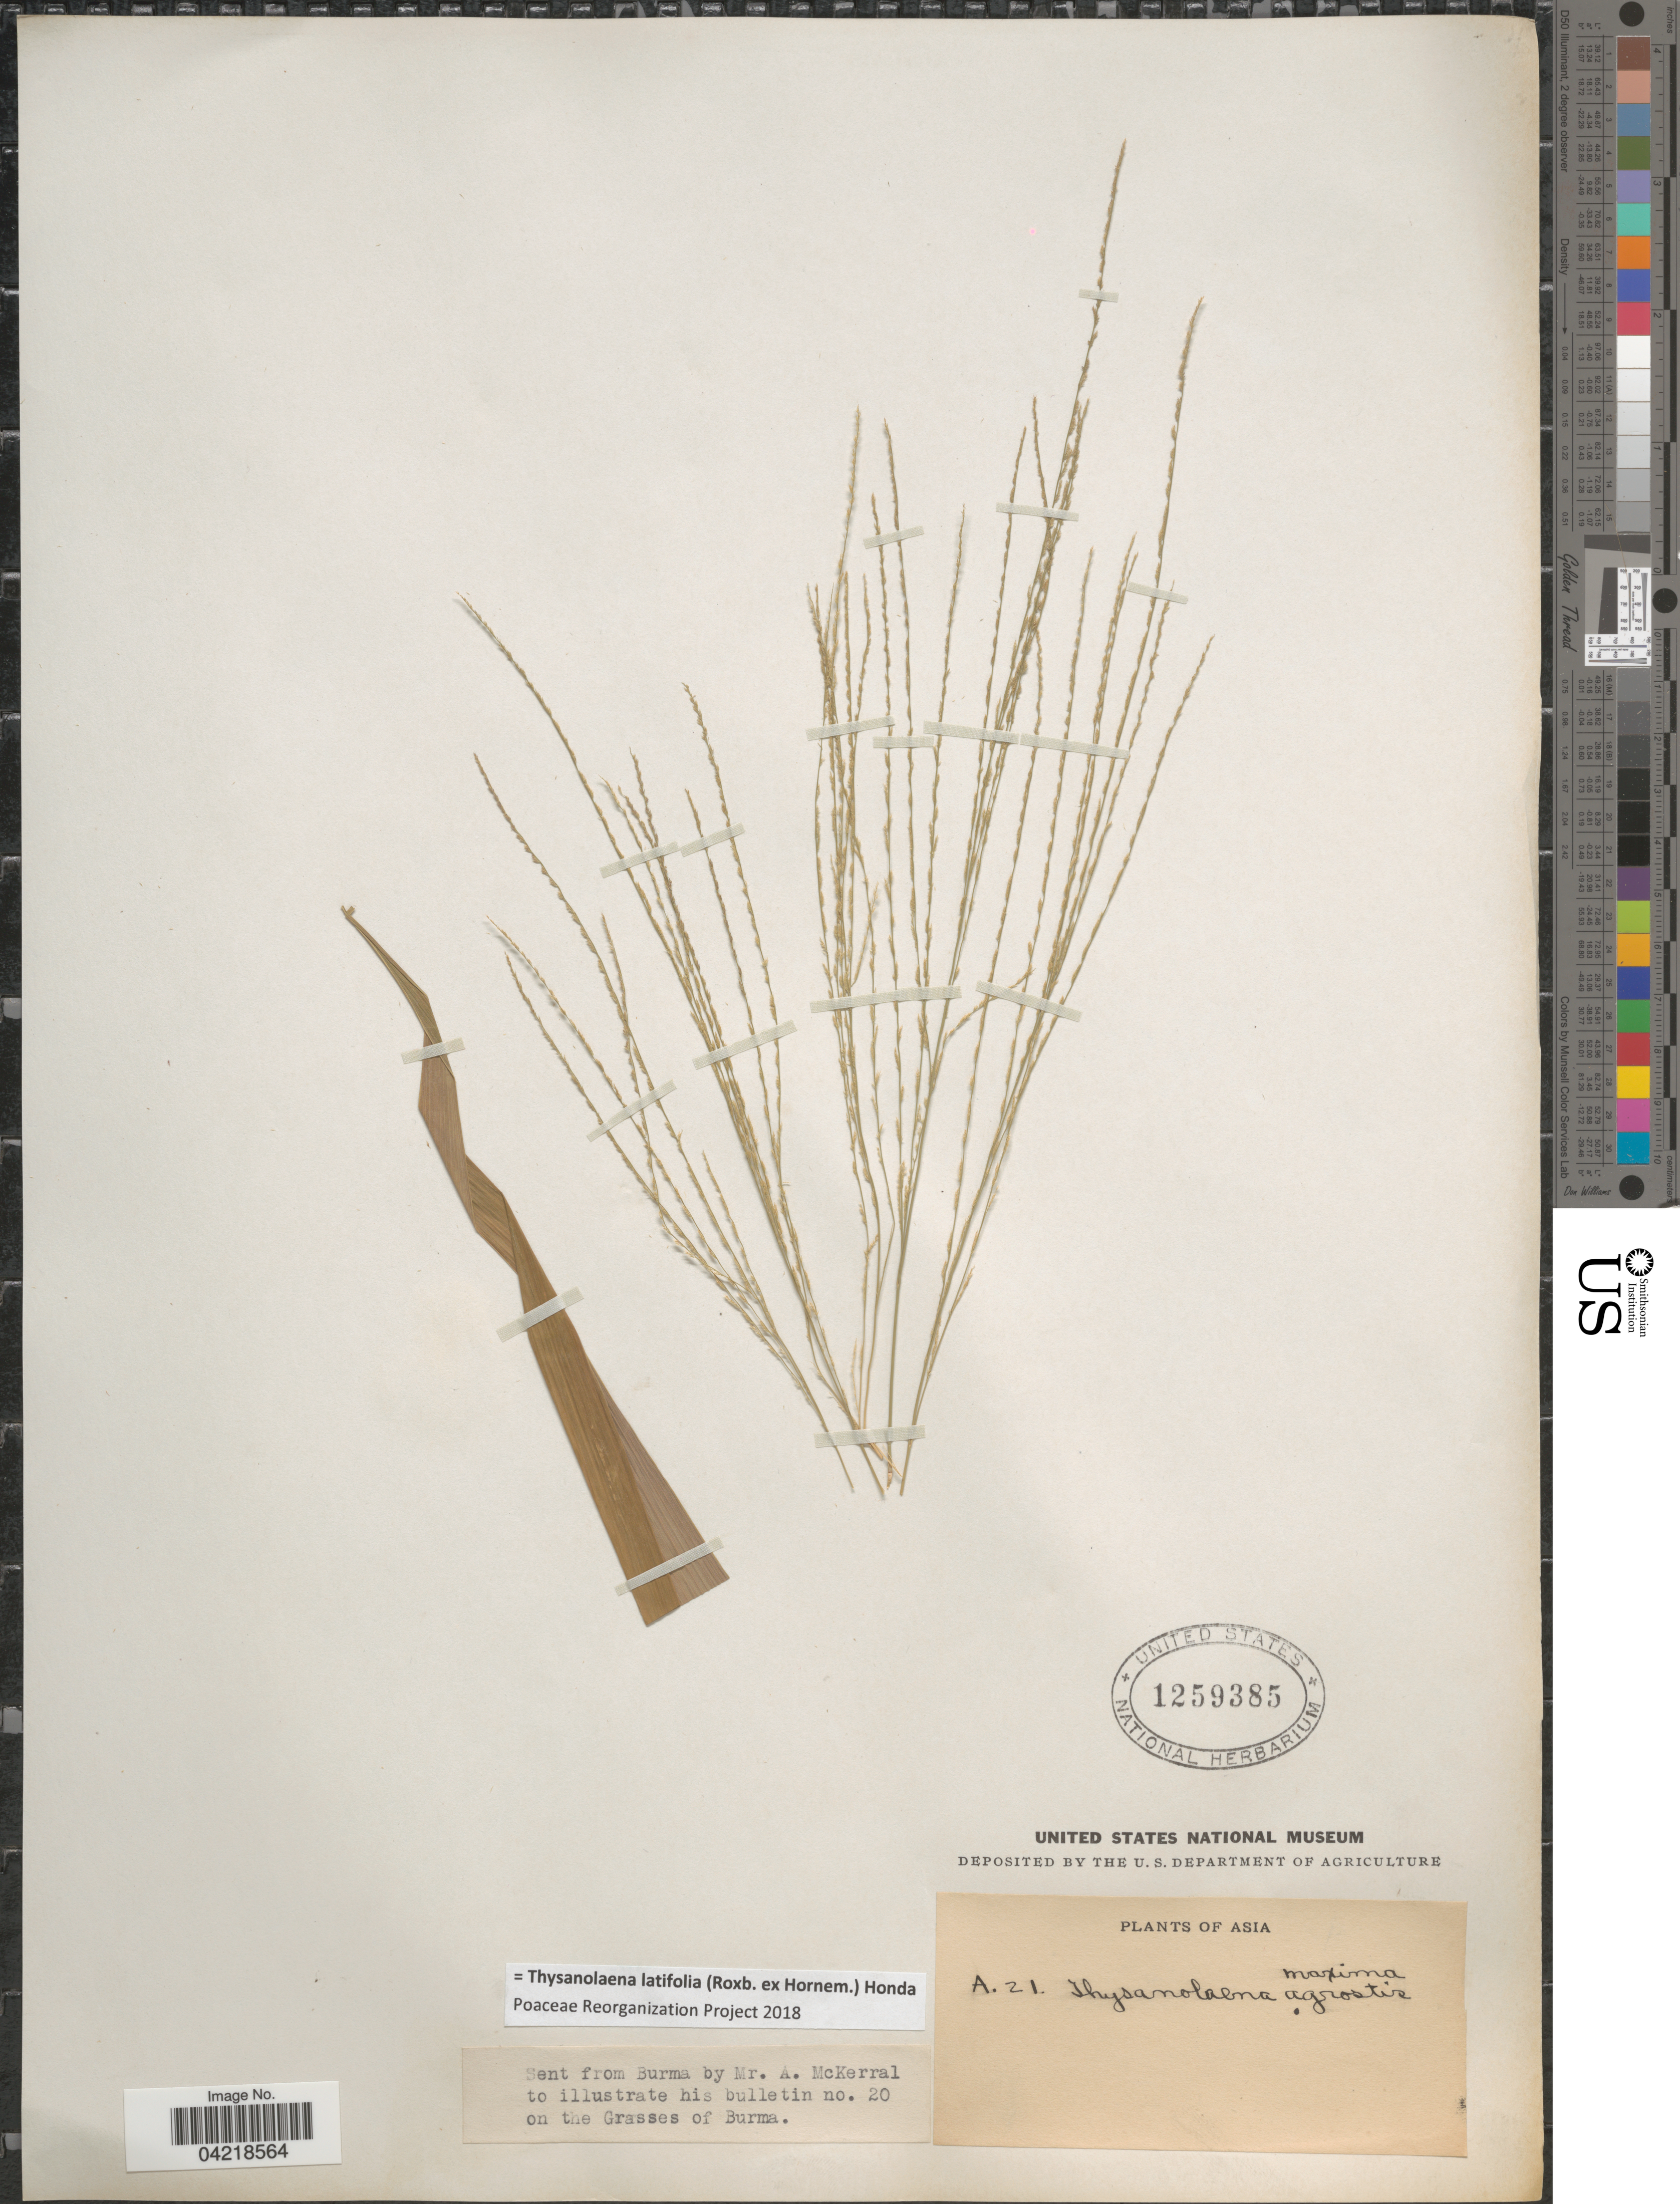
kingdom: Plantae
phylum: Tracheophyta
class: Liliopsida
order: Poales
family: Poaceae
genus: Thysanolaena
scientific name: Thysanolaena latifolia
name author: (Roxb. ex Hornem.) Honda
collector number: A21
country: Myanmar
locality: Burma.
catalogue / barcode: US 1259385